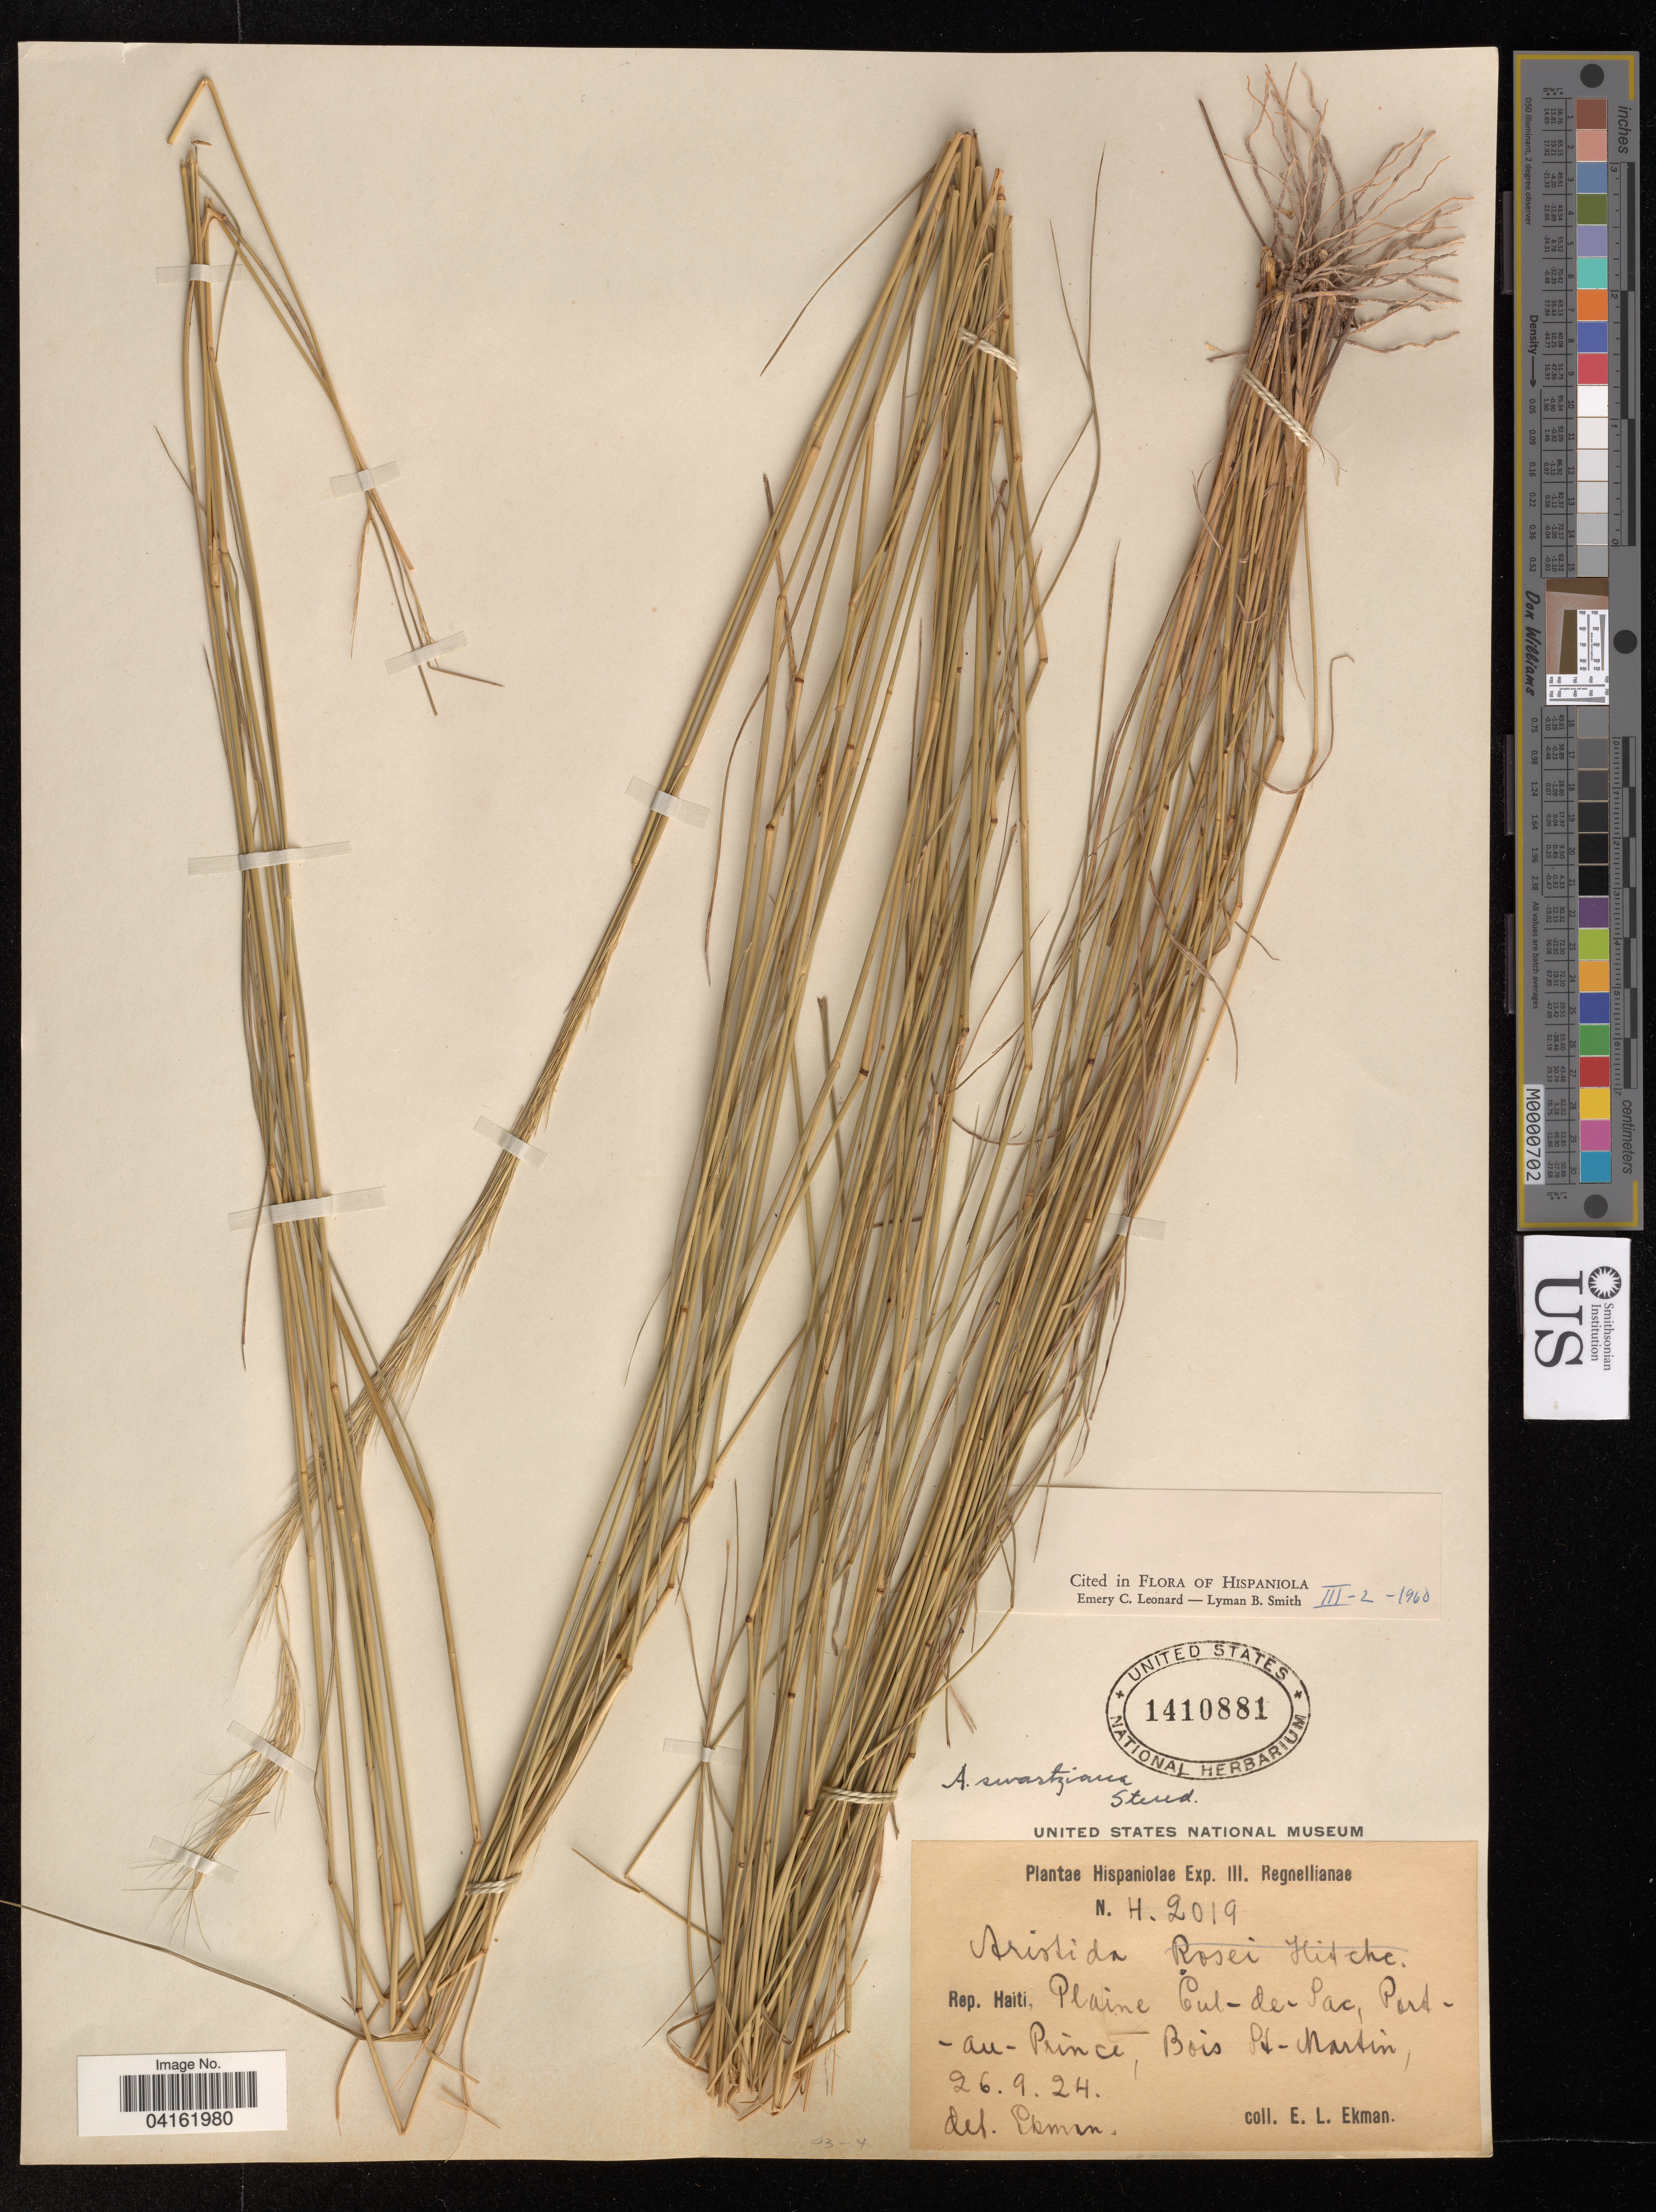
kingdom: Plantae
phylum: Tracheophyta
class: Liliopsida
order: Poales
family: Poaceae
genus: Aristida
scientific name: Aristida swartziana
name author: Steud.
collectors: E. L. Ekman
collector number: H. 2019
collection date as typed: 26 9 24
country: Haiti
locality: Plaine Cul-de-Sac, Port-au-Prince, Bois St-Martin.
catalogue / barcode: US 1410881